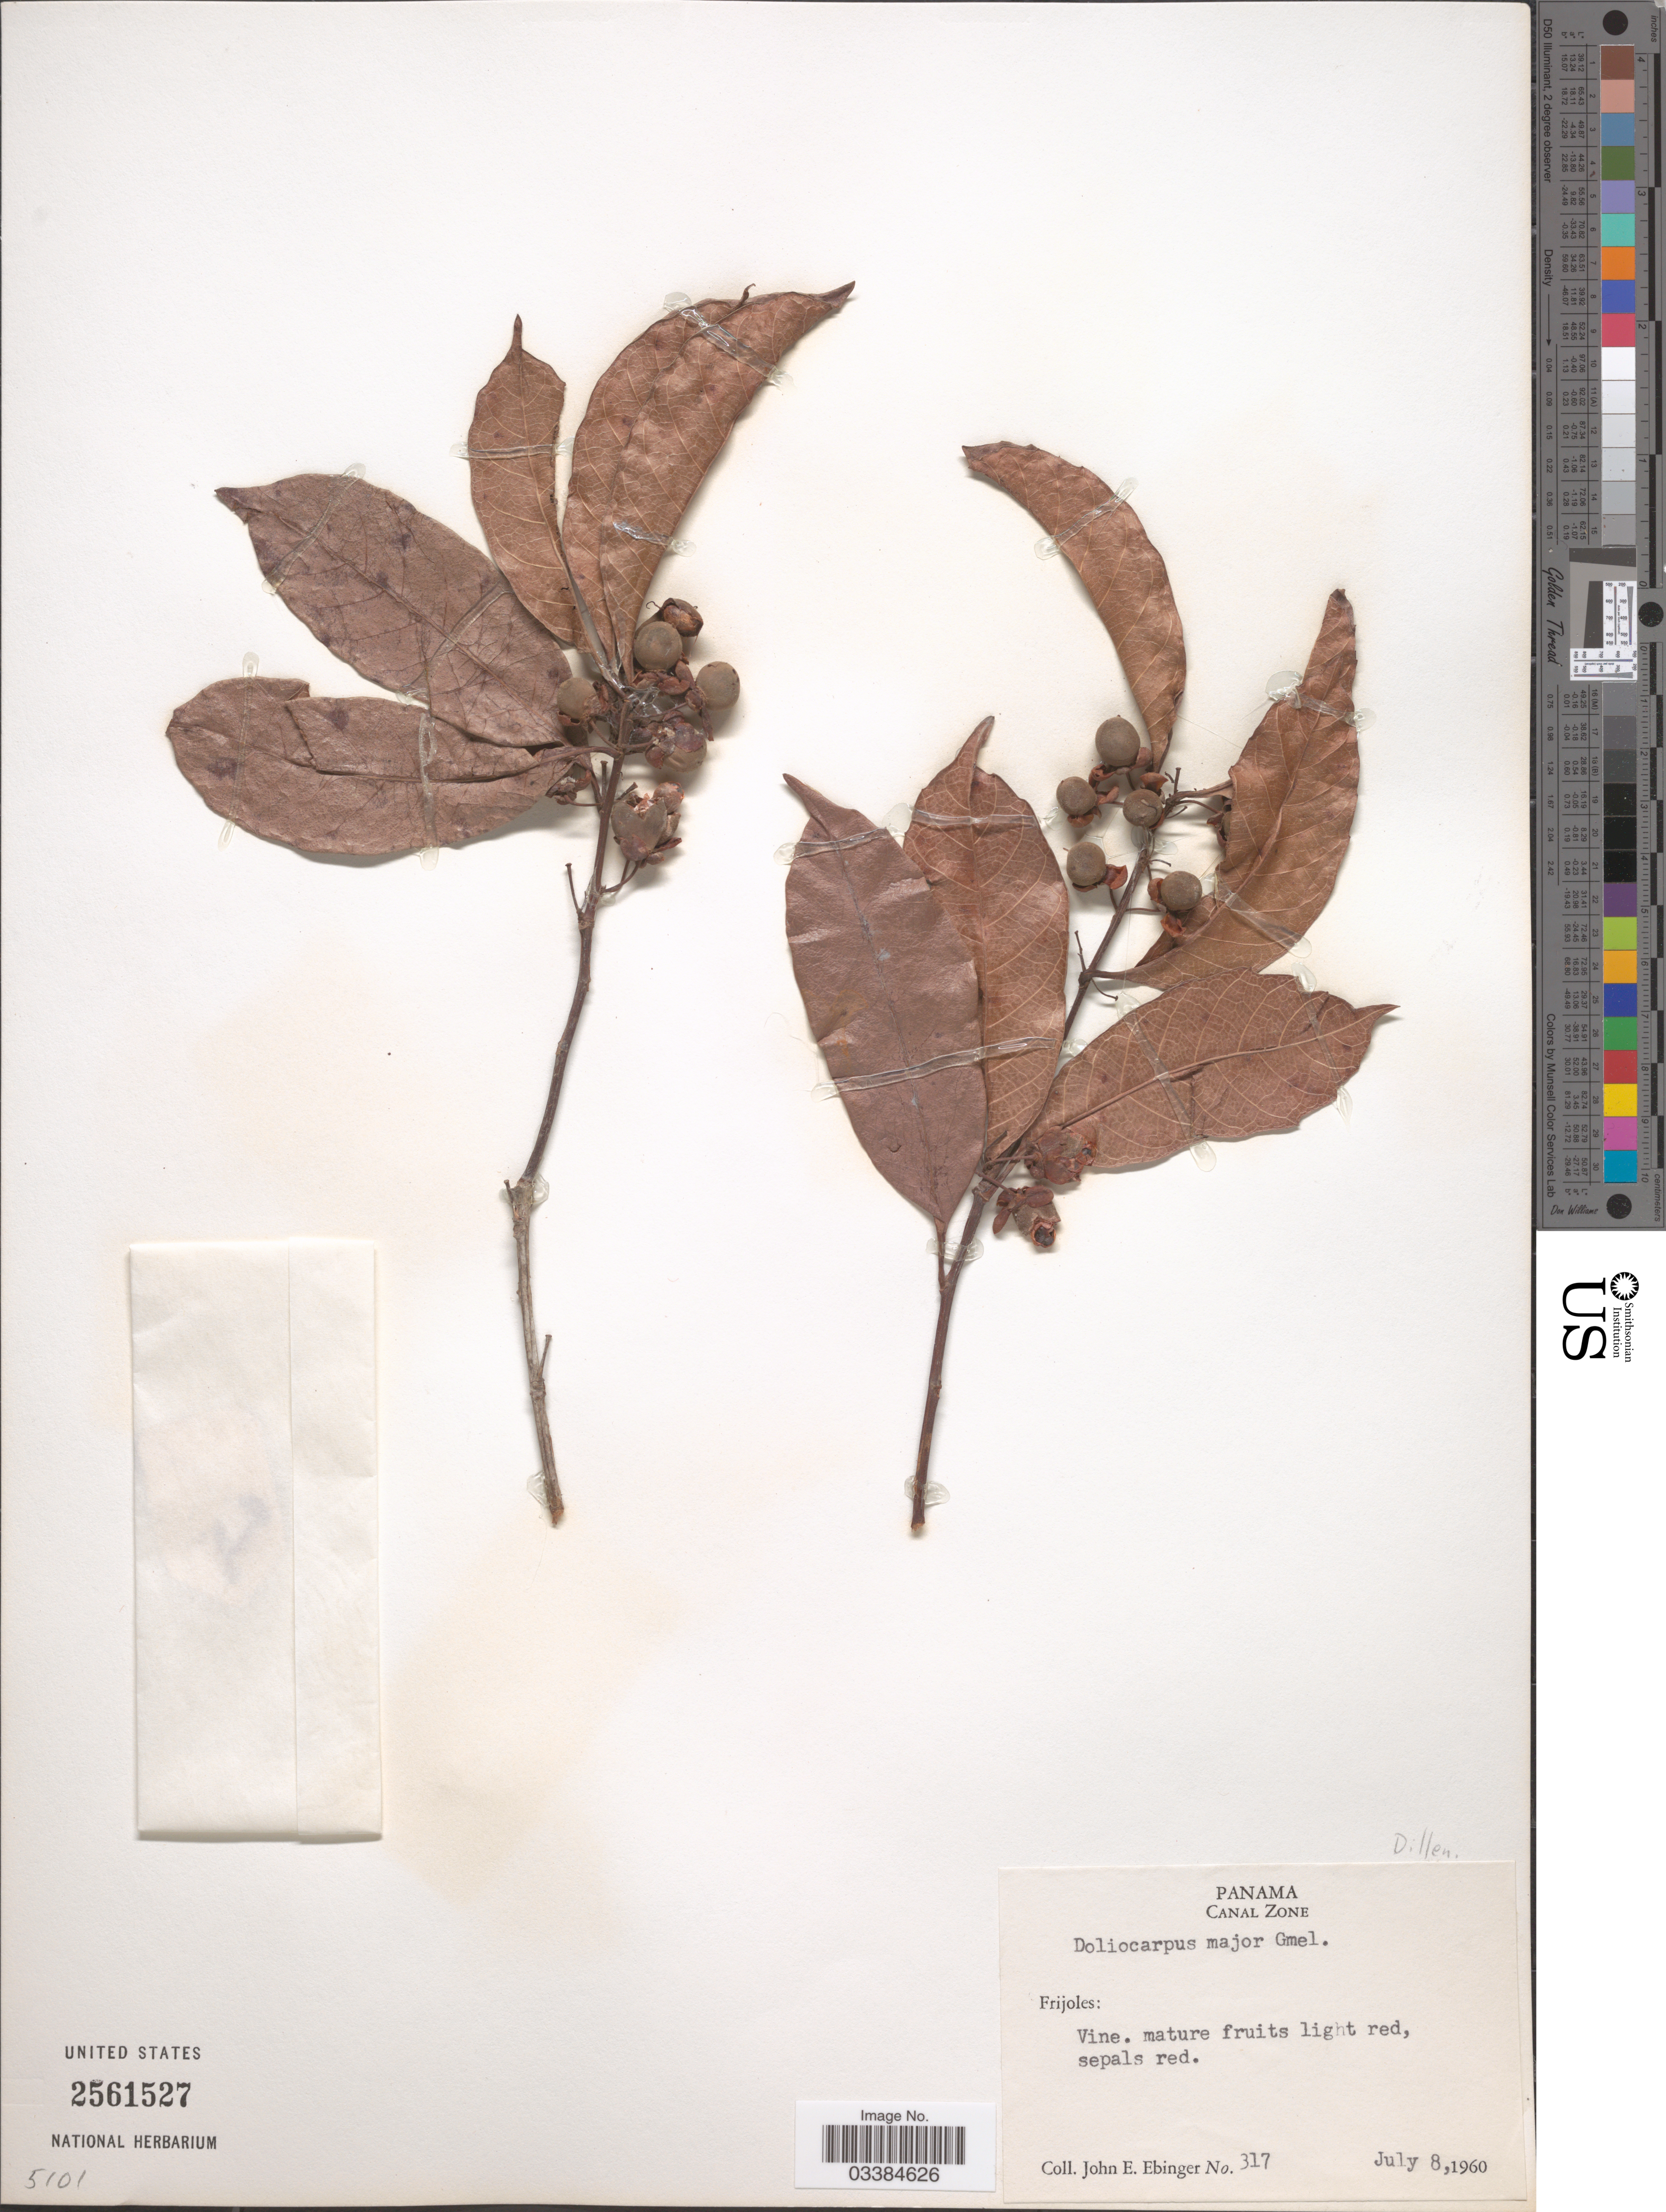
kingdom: Plantae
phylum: Tracheophyta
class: Magnoliopsida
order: Dilleniales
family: Dilleniaceae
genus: Doliocarpus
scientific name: Doliocarpus major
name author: J.F. Gmel.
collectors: J. Ebinger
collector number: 317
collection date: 1960-07-08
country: Panama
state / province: Colón / Panamá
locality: Canal Zone. Frijoles.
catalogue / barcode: US 2561527